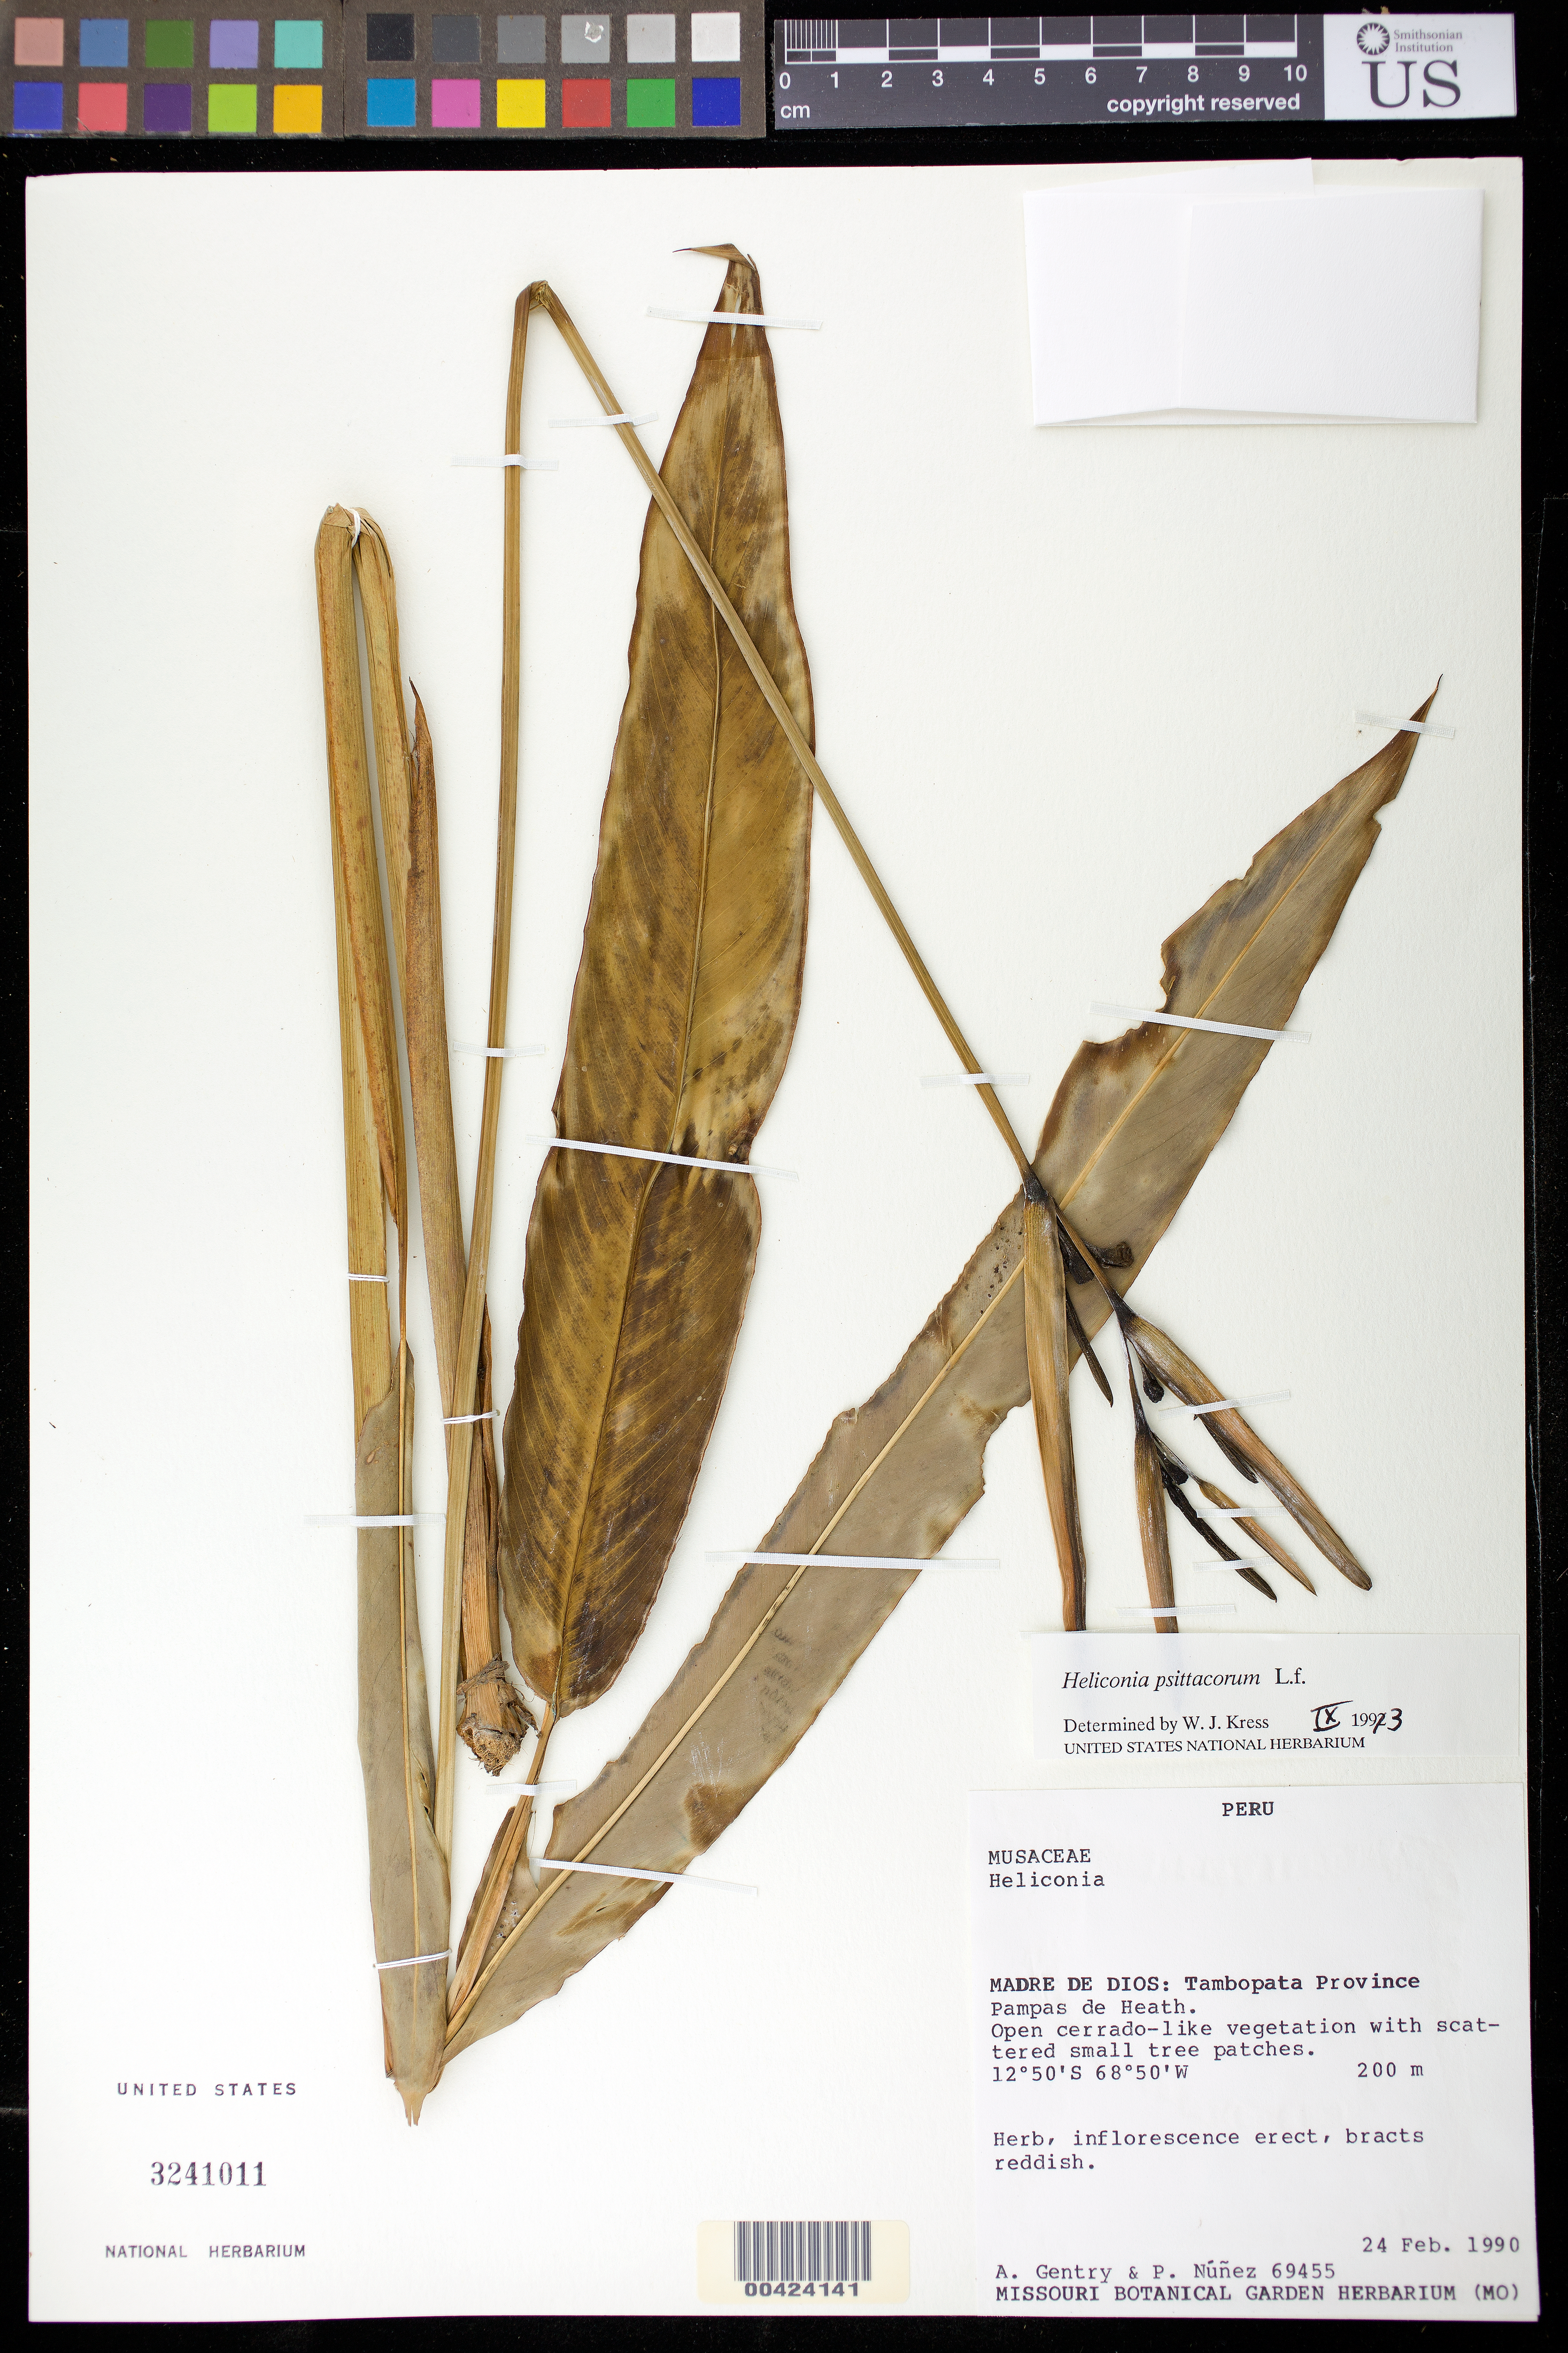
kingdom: Plantae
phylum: Tracheophyta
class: Liliopsida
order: Zingiberales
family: Heliconiaceae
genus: Heliconia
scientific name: Heliconia psittacorum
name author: L. f.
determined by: Kress, W. J., (US), Smithsonian Institution - National Museum of Natural History (UNITED STATES)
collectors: A. H. Gentry & P. Nuñez V.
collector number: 69455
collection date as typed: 24 Feb 1990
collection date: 1990-02-24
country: Peru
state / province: Madre de Dios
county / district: Tambopata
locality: Pampas de heath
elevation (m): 200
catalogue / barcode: US 3241011